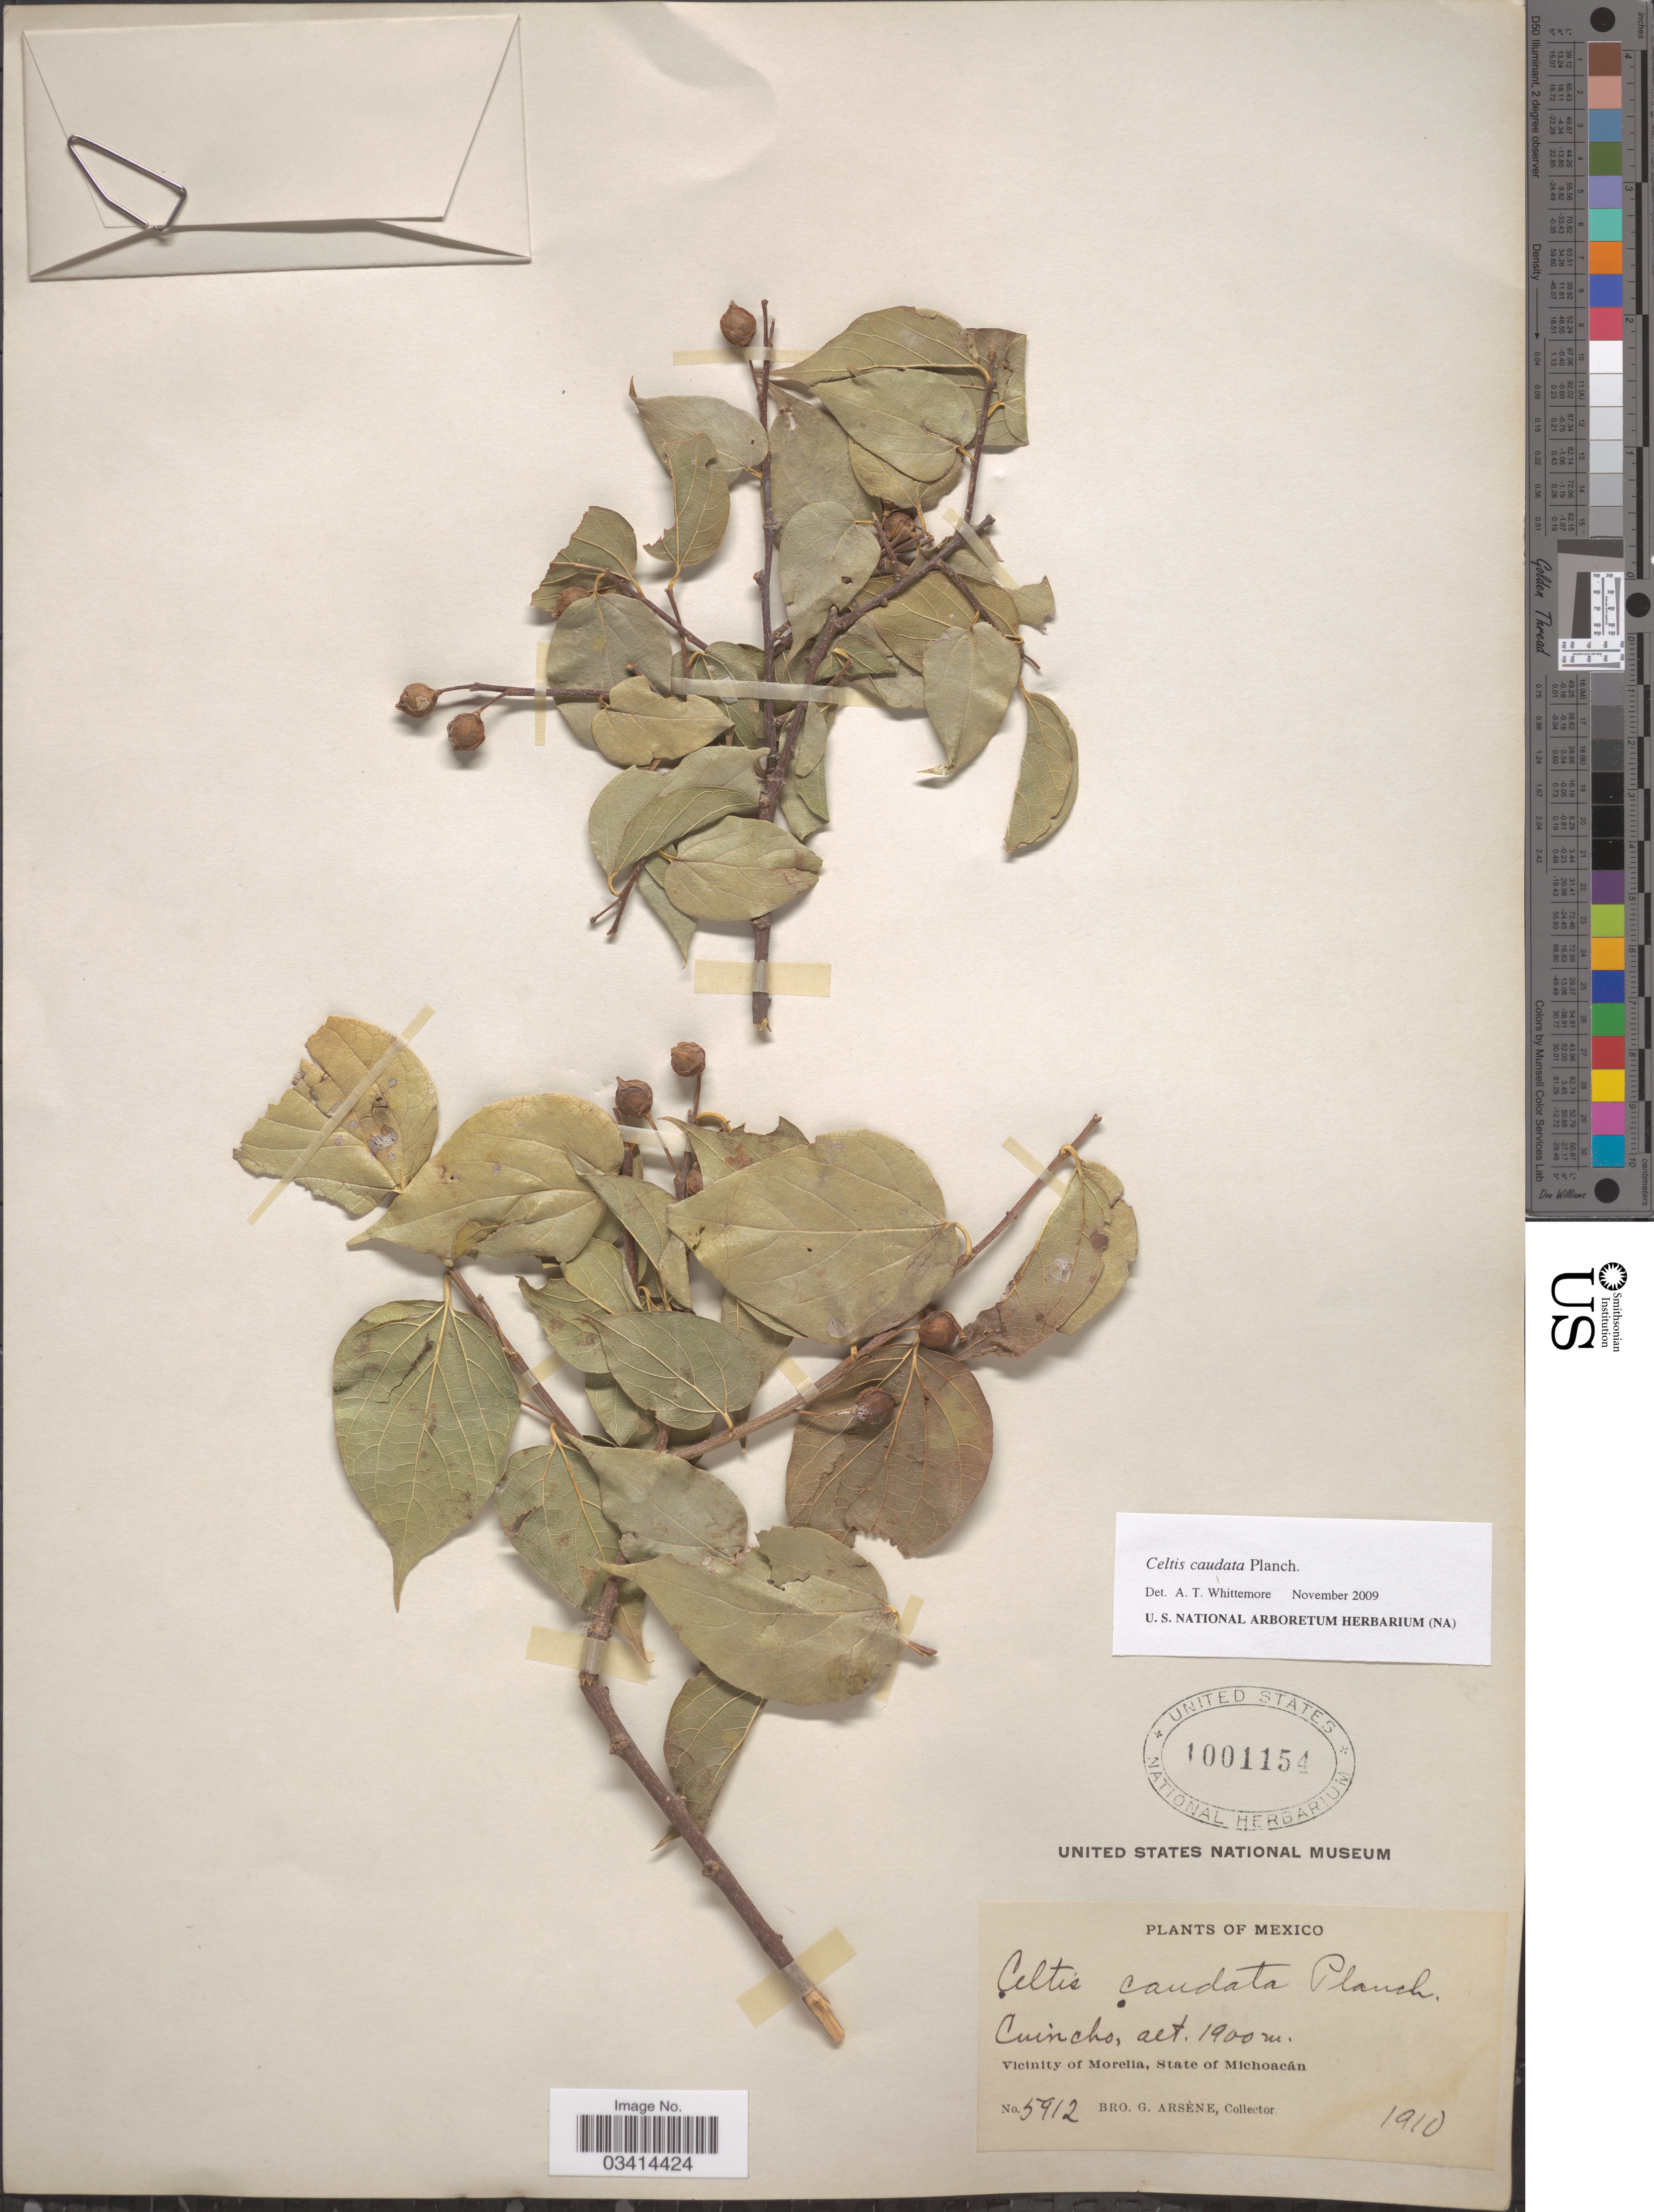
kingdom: Plantae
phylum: Tracheophyta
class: Magnoliopsida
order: Rosales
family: Cannabaceae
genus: Celtis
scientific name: Celtis caudata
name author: Planch.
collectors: Bro. G. Arsène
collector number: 5912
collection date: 1910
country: Mexico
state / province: Michoacán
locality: Cuincho, Vicinity of Morelia.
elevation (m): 1900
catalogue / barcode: US 1001154